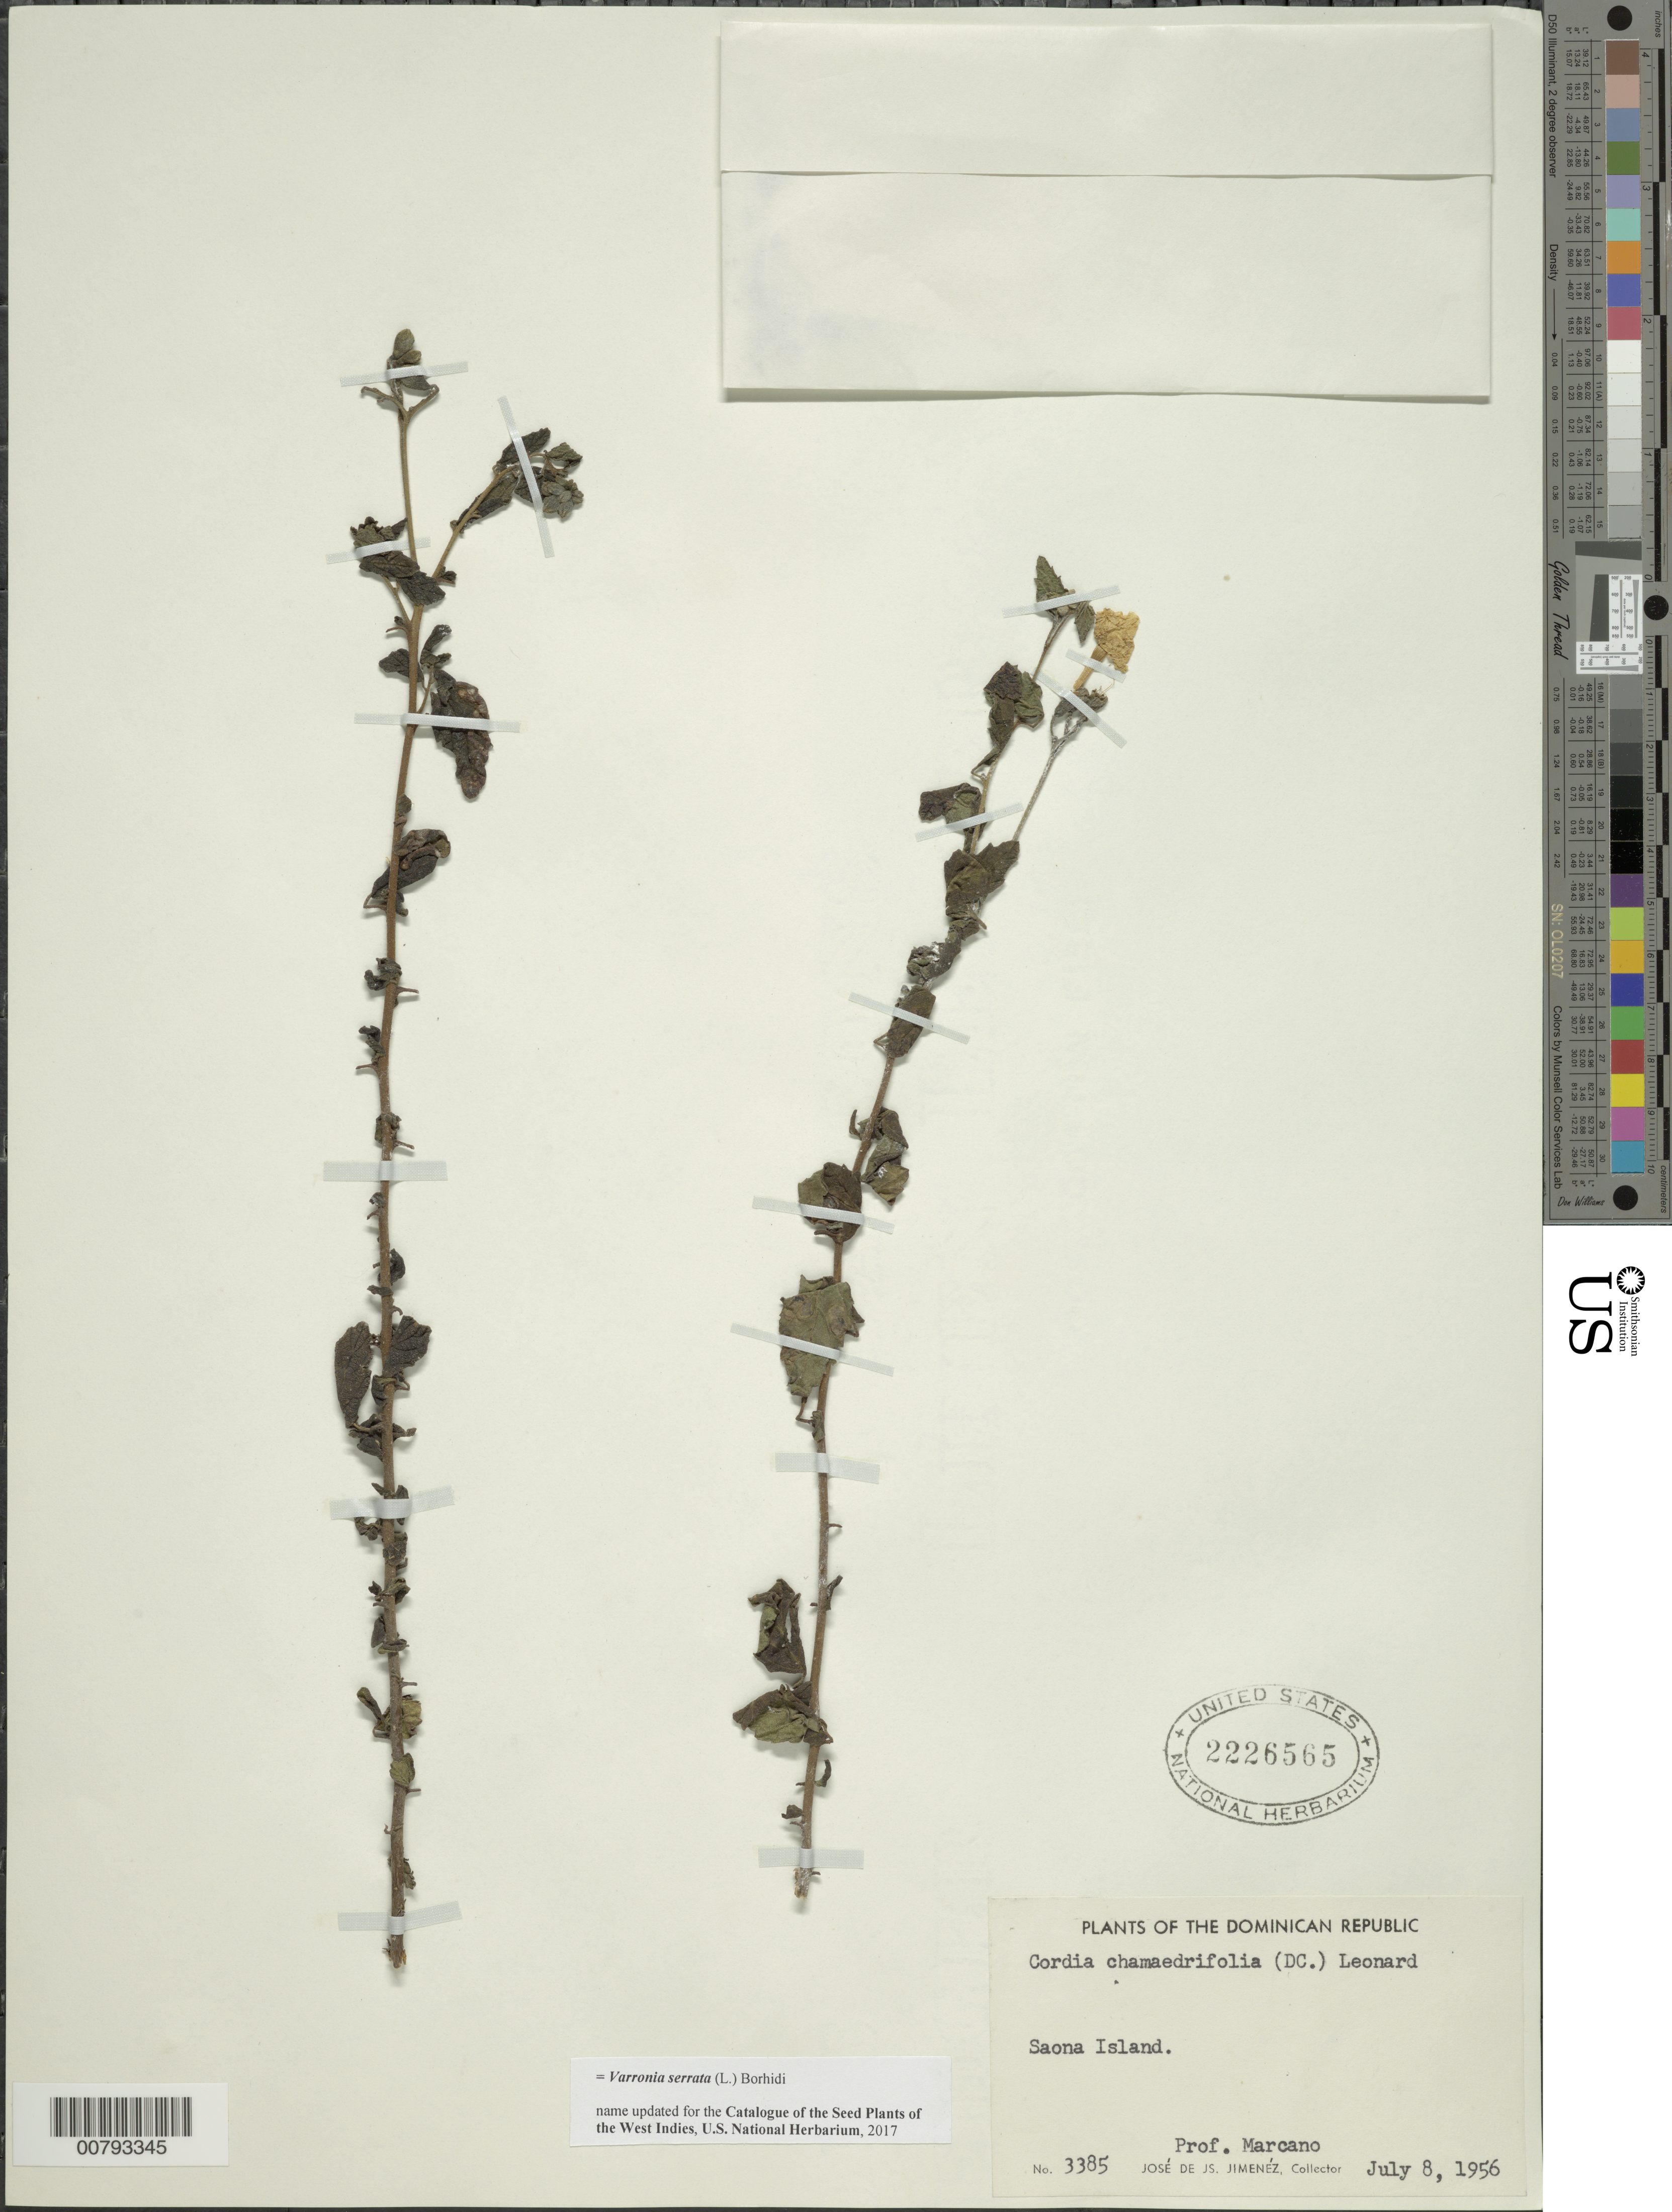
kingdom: Plantae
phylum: Tracheophyta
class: Magnoliopsida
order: Boraginales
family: Cordiaceae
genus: Varronia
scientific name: Varronia serrata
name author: (L.) Borhidi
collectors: E. J. Marcano F. & J. J. Jiménez Almonte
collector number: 3385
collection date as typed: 08 Jul 1956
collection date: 1956-07-08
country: Dominican Republic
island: Saona I.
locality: Saona Island.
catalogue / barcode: US 2226565